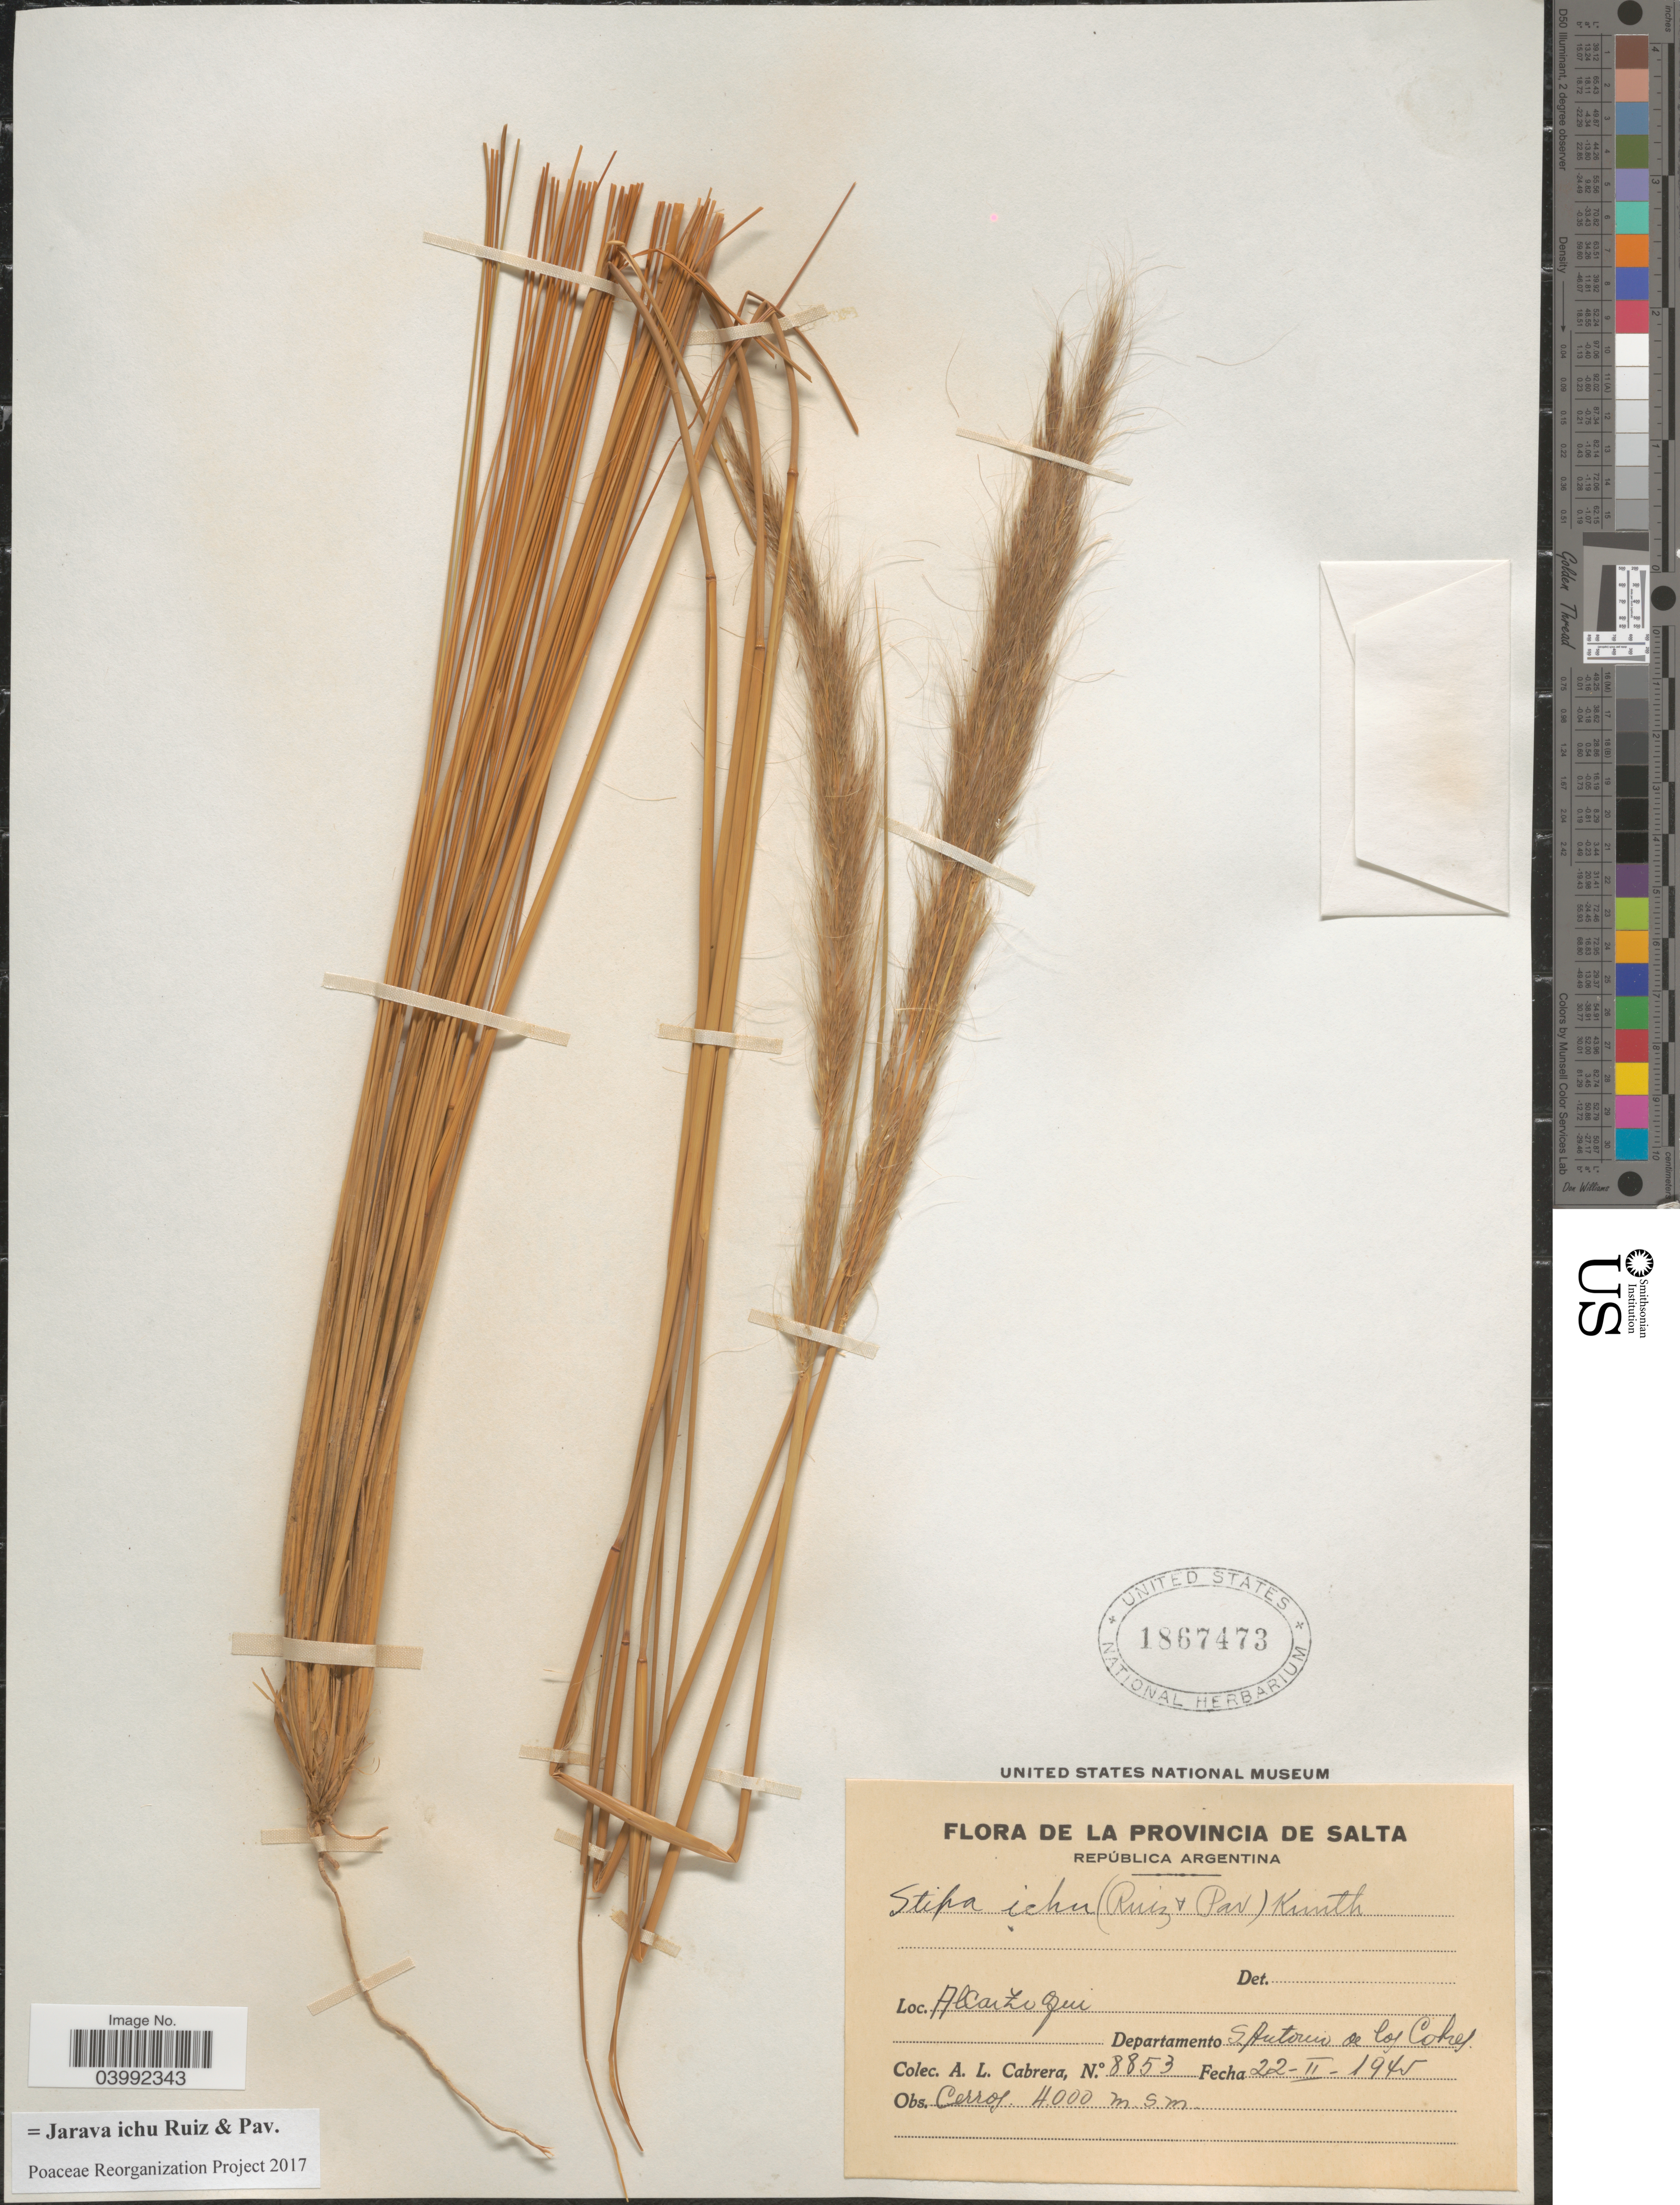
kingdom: Plantae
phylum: Tracheophyta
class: Liliopsida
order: Poales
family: Poaceae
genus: Jarava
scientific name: Jarava ichu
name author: Ruiz & Pav.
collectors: A. L. Cabrera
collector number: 8853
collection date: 1945-02-22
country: Argentina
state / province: Salta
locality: Alcarzoqui.. Departamento S. Antonio de los Cobres.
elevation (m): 4000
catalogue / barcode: US 1867473